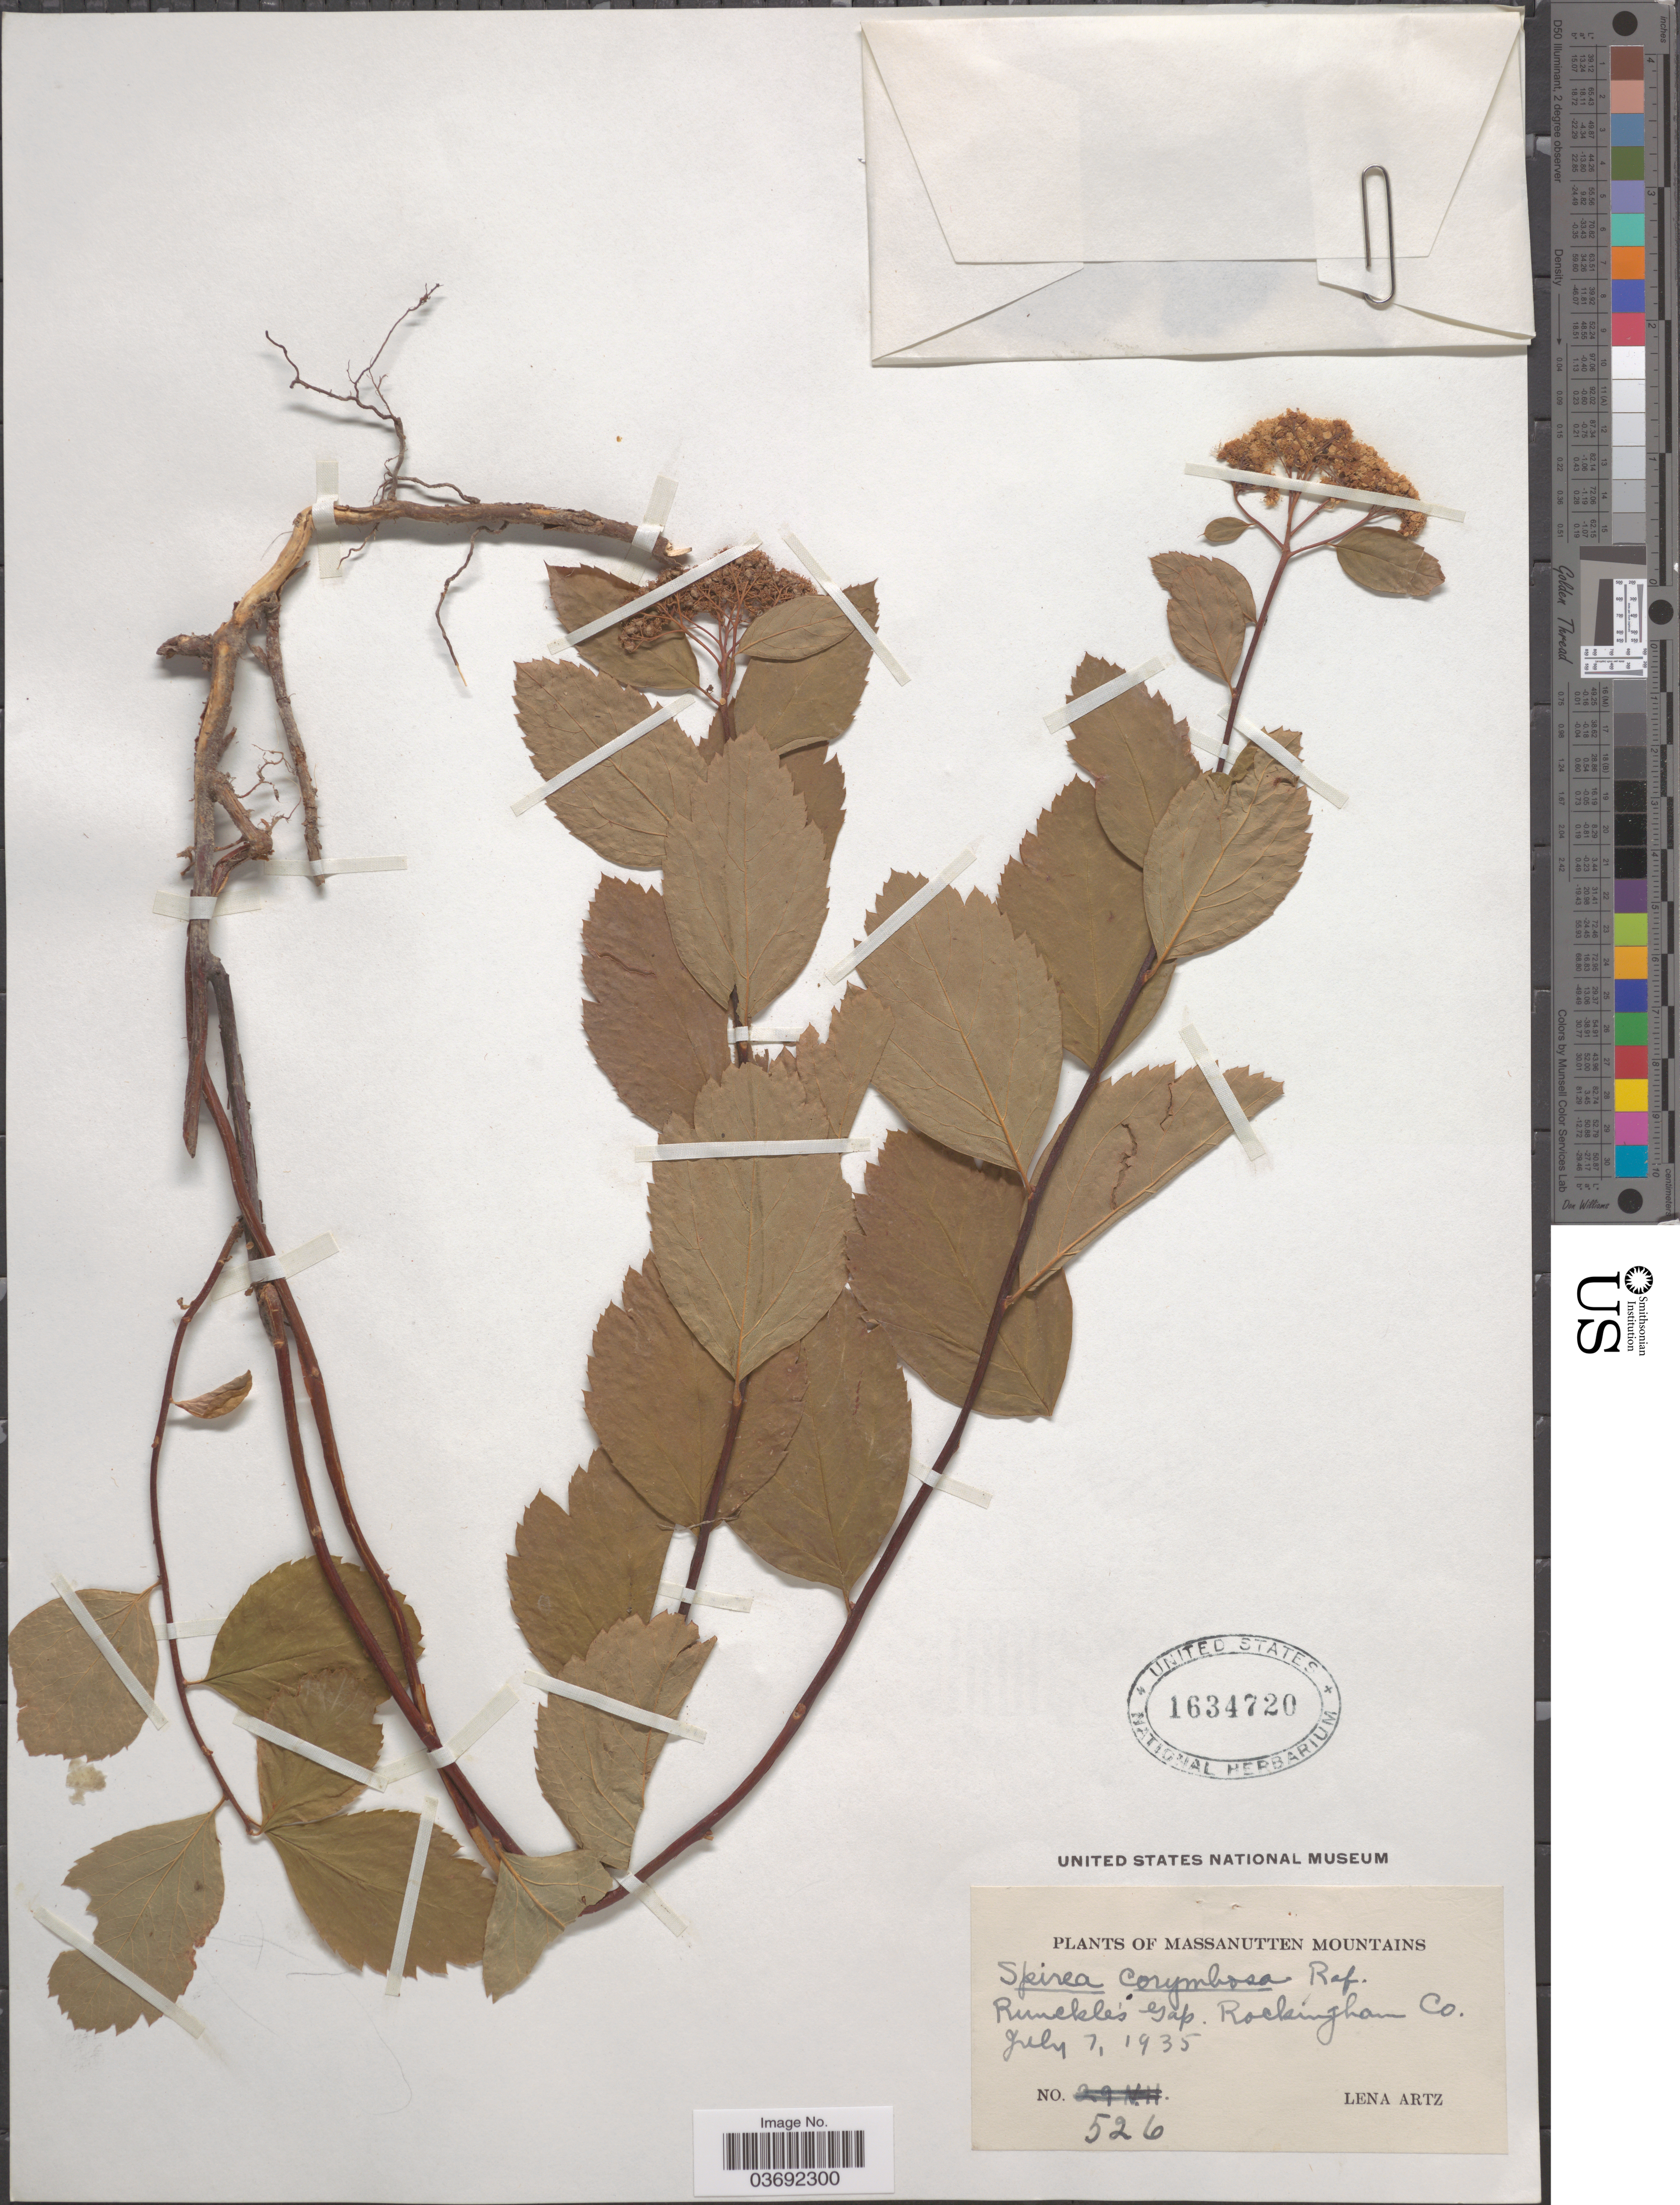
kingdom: Plantae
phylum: Tracheophyta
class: Magnoliopsida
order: Rosales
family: Rosaceae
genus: Spiraea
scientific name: Spiraea corymbosa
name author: Raf.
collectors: L. Artz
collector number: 526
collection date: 1935-07-07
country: United States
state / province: Virginia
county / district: Rockingham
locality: Massanutten Mountains. Runckles Gap. Rockingham Co.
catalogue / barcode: US 1634720